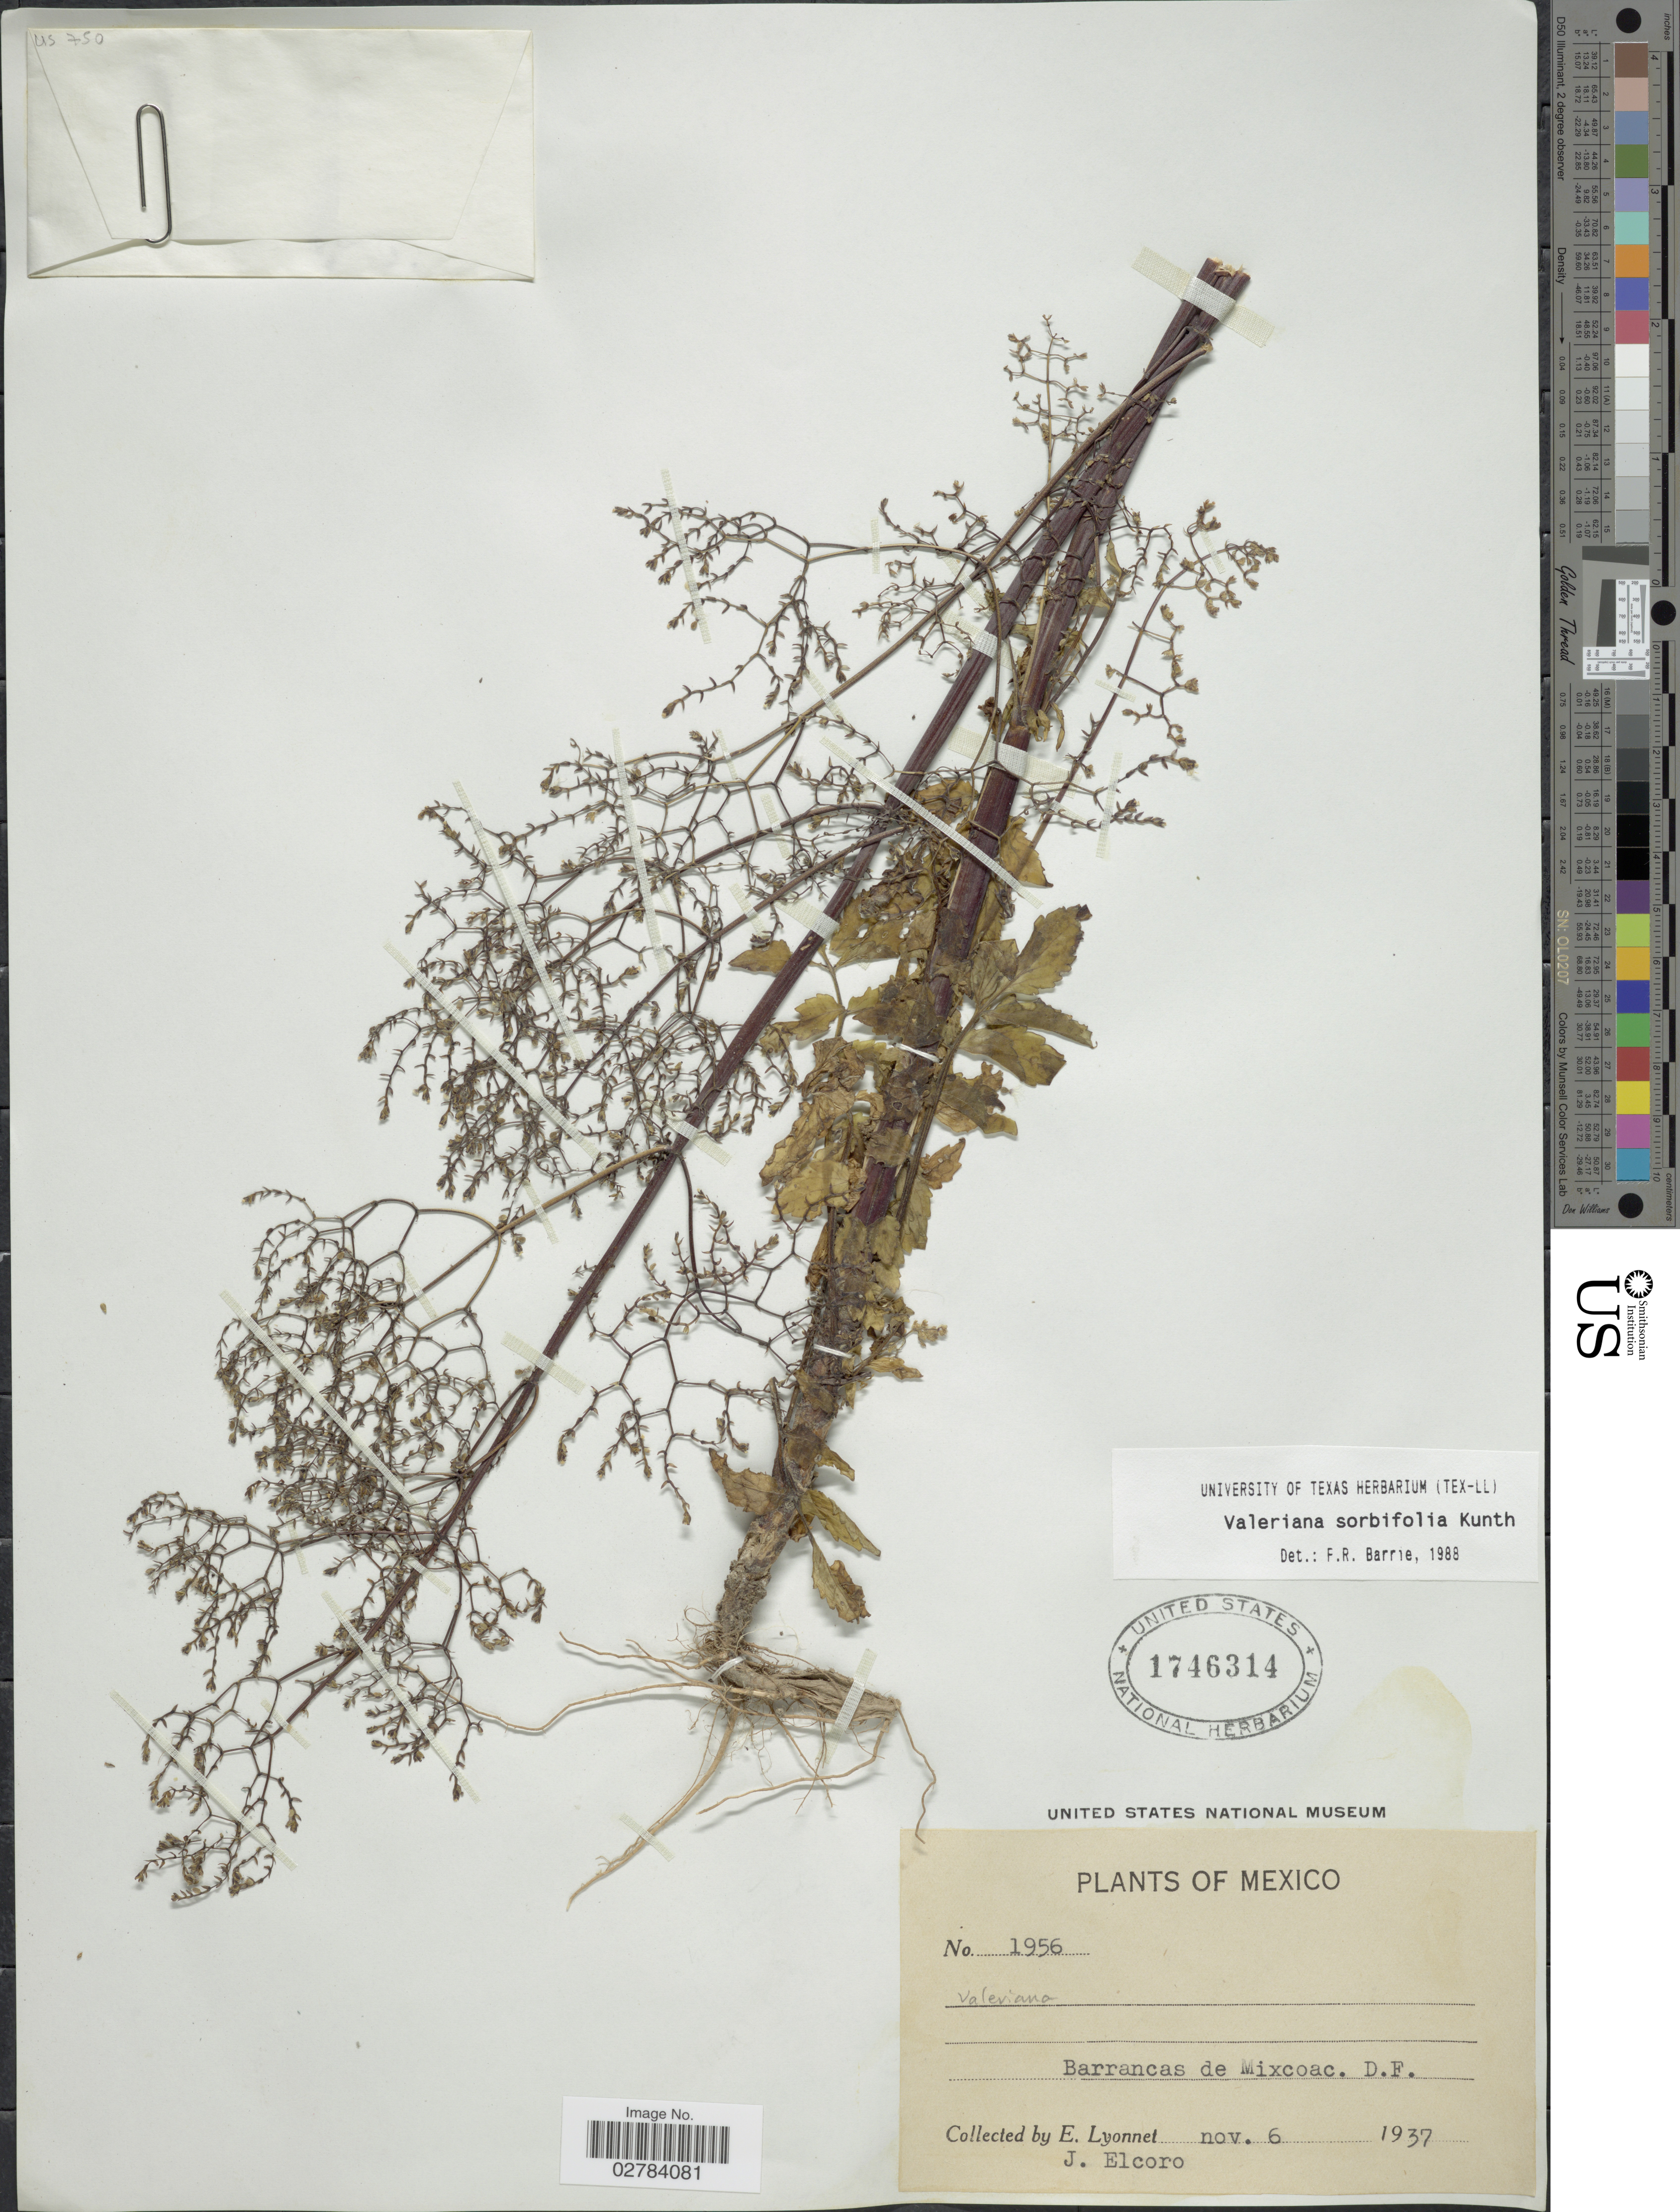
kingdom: Plantae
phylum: Tracheophyta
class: Magnoliopsida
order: Dipsacales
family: Caprifoliaceae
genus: Valeriana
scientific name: Valeriana sorbifolia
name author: Kunth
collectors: E. Lyonnet & J. Elcoro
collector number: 1956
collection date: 1937-11-06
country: Mexico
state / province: Distrito Federal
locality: Barrancas de Mixcoac.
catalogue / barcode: US 1746314